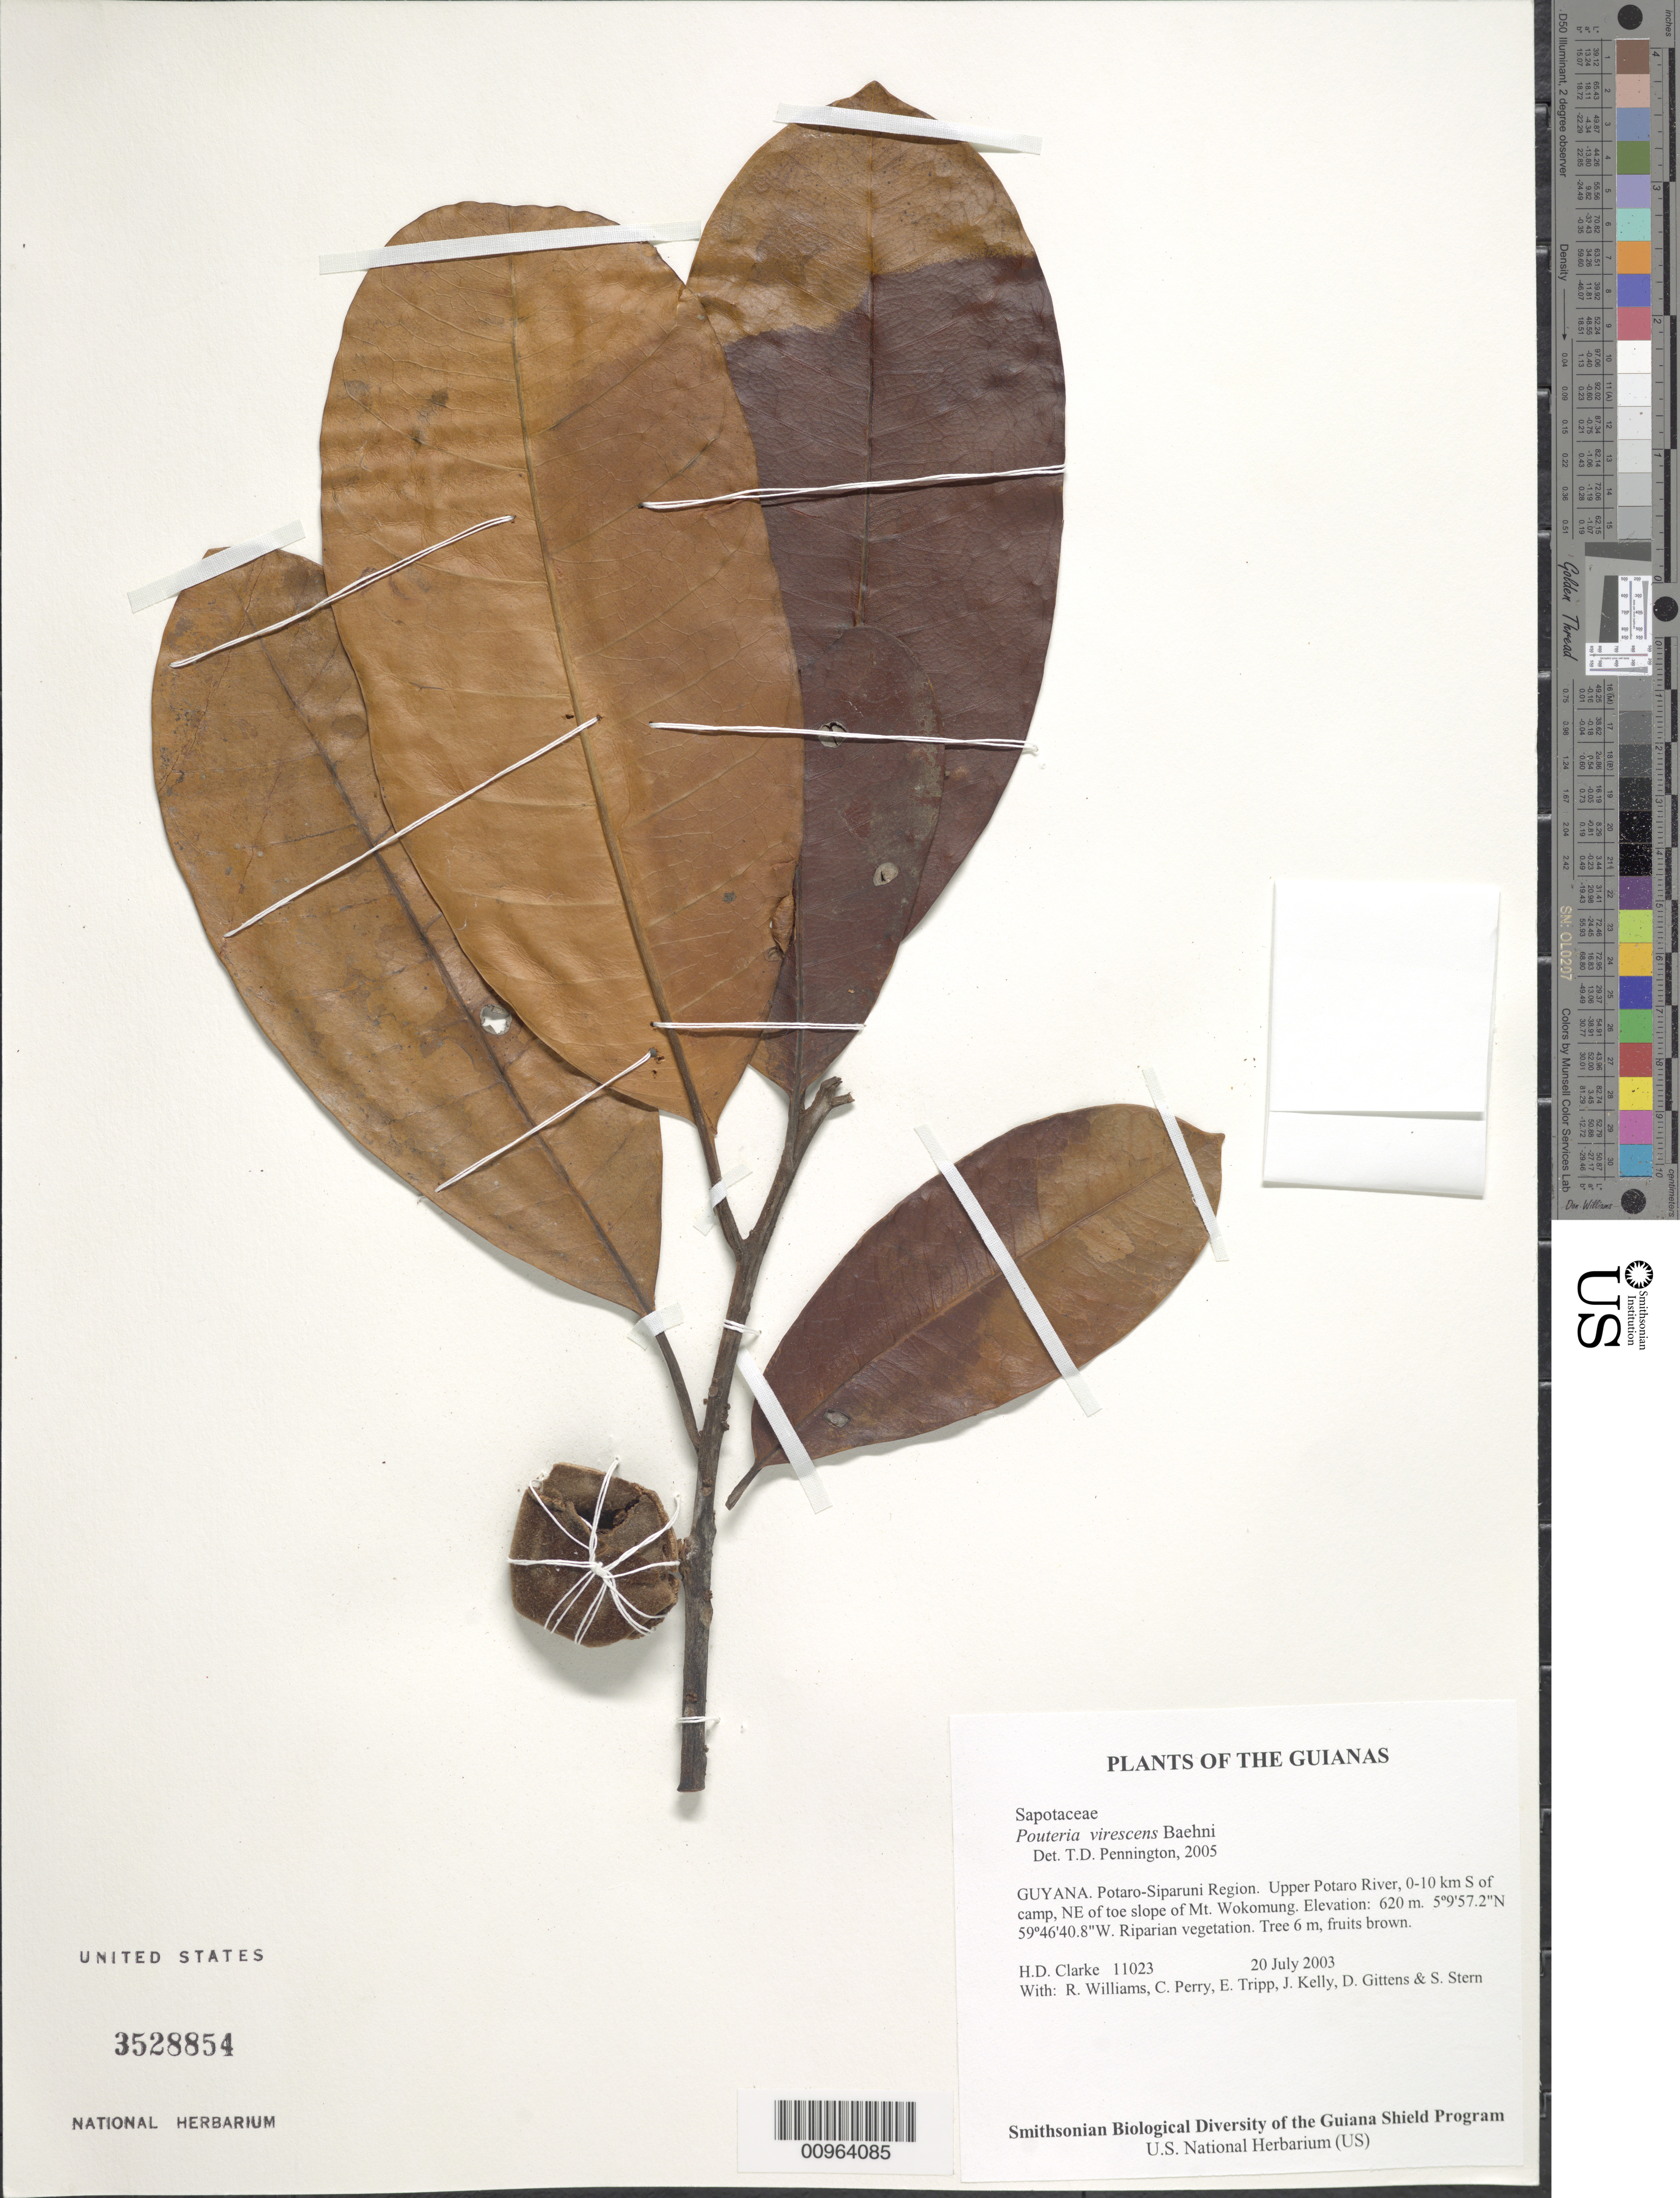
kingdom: Plantae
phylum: Tracheophyta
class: Magnoliopsida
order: Ericales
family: Sapotaceae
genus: Pouteria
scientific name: Pouteria virescens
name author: Baehni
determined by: Pennington, T. D., (K)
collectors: H. D. Clarke, R. Williams, C. Perry, E. Tripp, J. Kelly, D. Gittens & S. R. Stern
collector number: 11023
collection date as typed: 20 July 2003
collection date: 2003-07-20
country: Guyana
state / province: Potaro-Siparuni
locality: Upper Potaro River, 0-10 km S of camp, NE of toe slope of Mt. Wokomung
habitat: Riparian vegetation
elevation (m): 620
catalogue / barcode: US 3528854